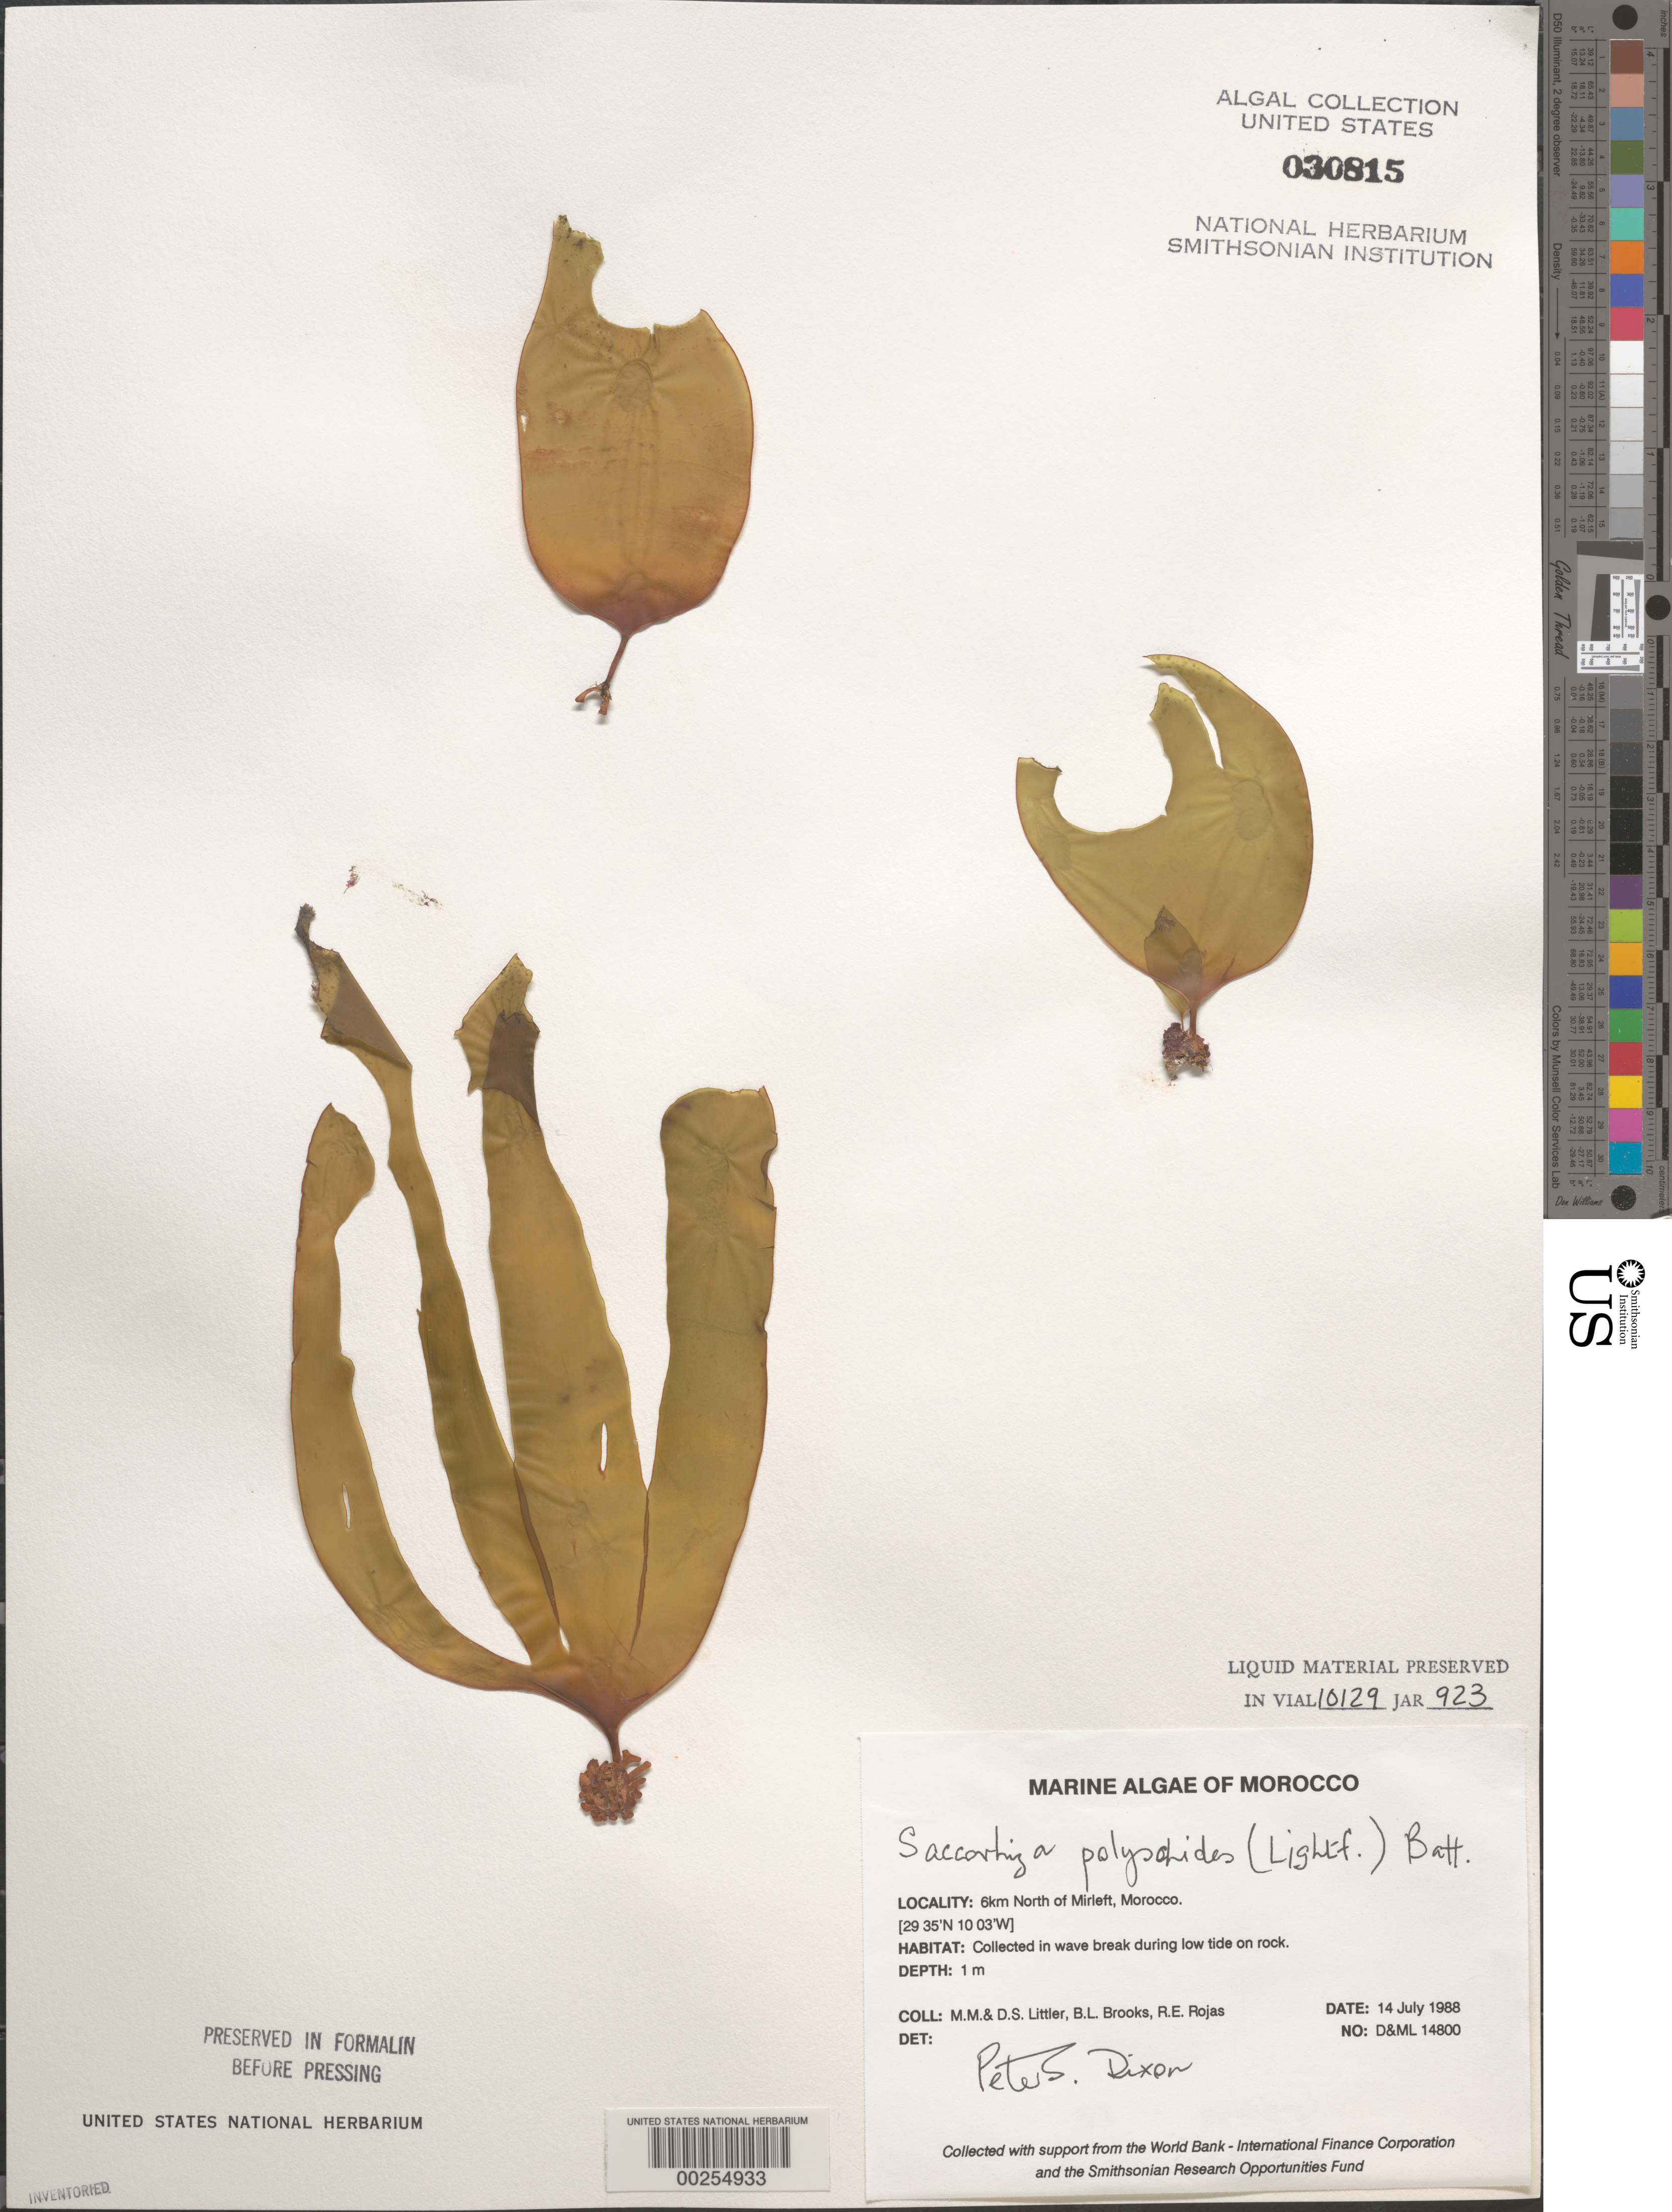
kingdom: Chromista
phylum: Foraminifera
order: Astrorhizida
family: Hyperamminidae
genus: Saccorhiza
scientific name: Saccorhiza polyschides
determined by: Dixon, P. S.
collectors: M. M. Littler, D. S. Littler, B. Brooks & R. Rojas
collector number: D&ML 14800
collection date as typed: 14 Jul 1988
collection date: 1988-07-14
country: Morocco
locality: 6 km north of Mirleft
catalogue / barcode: US 30815